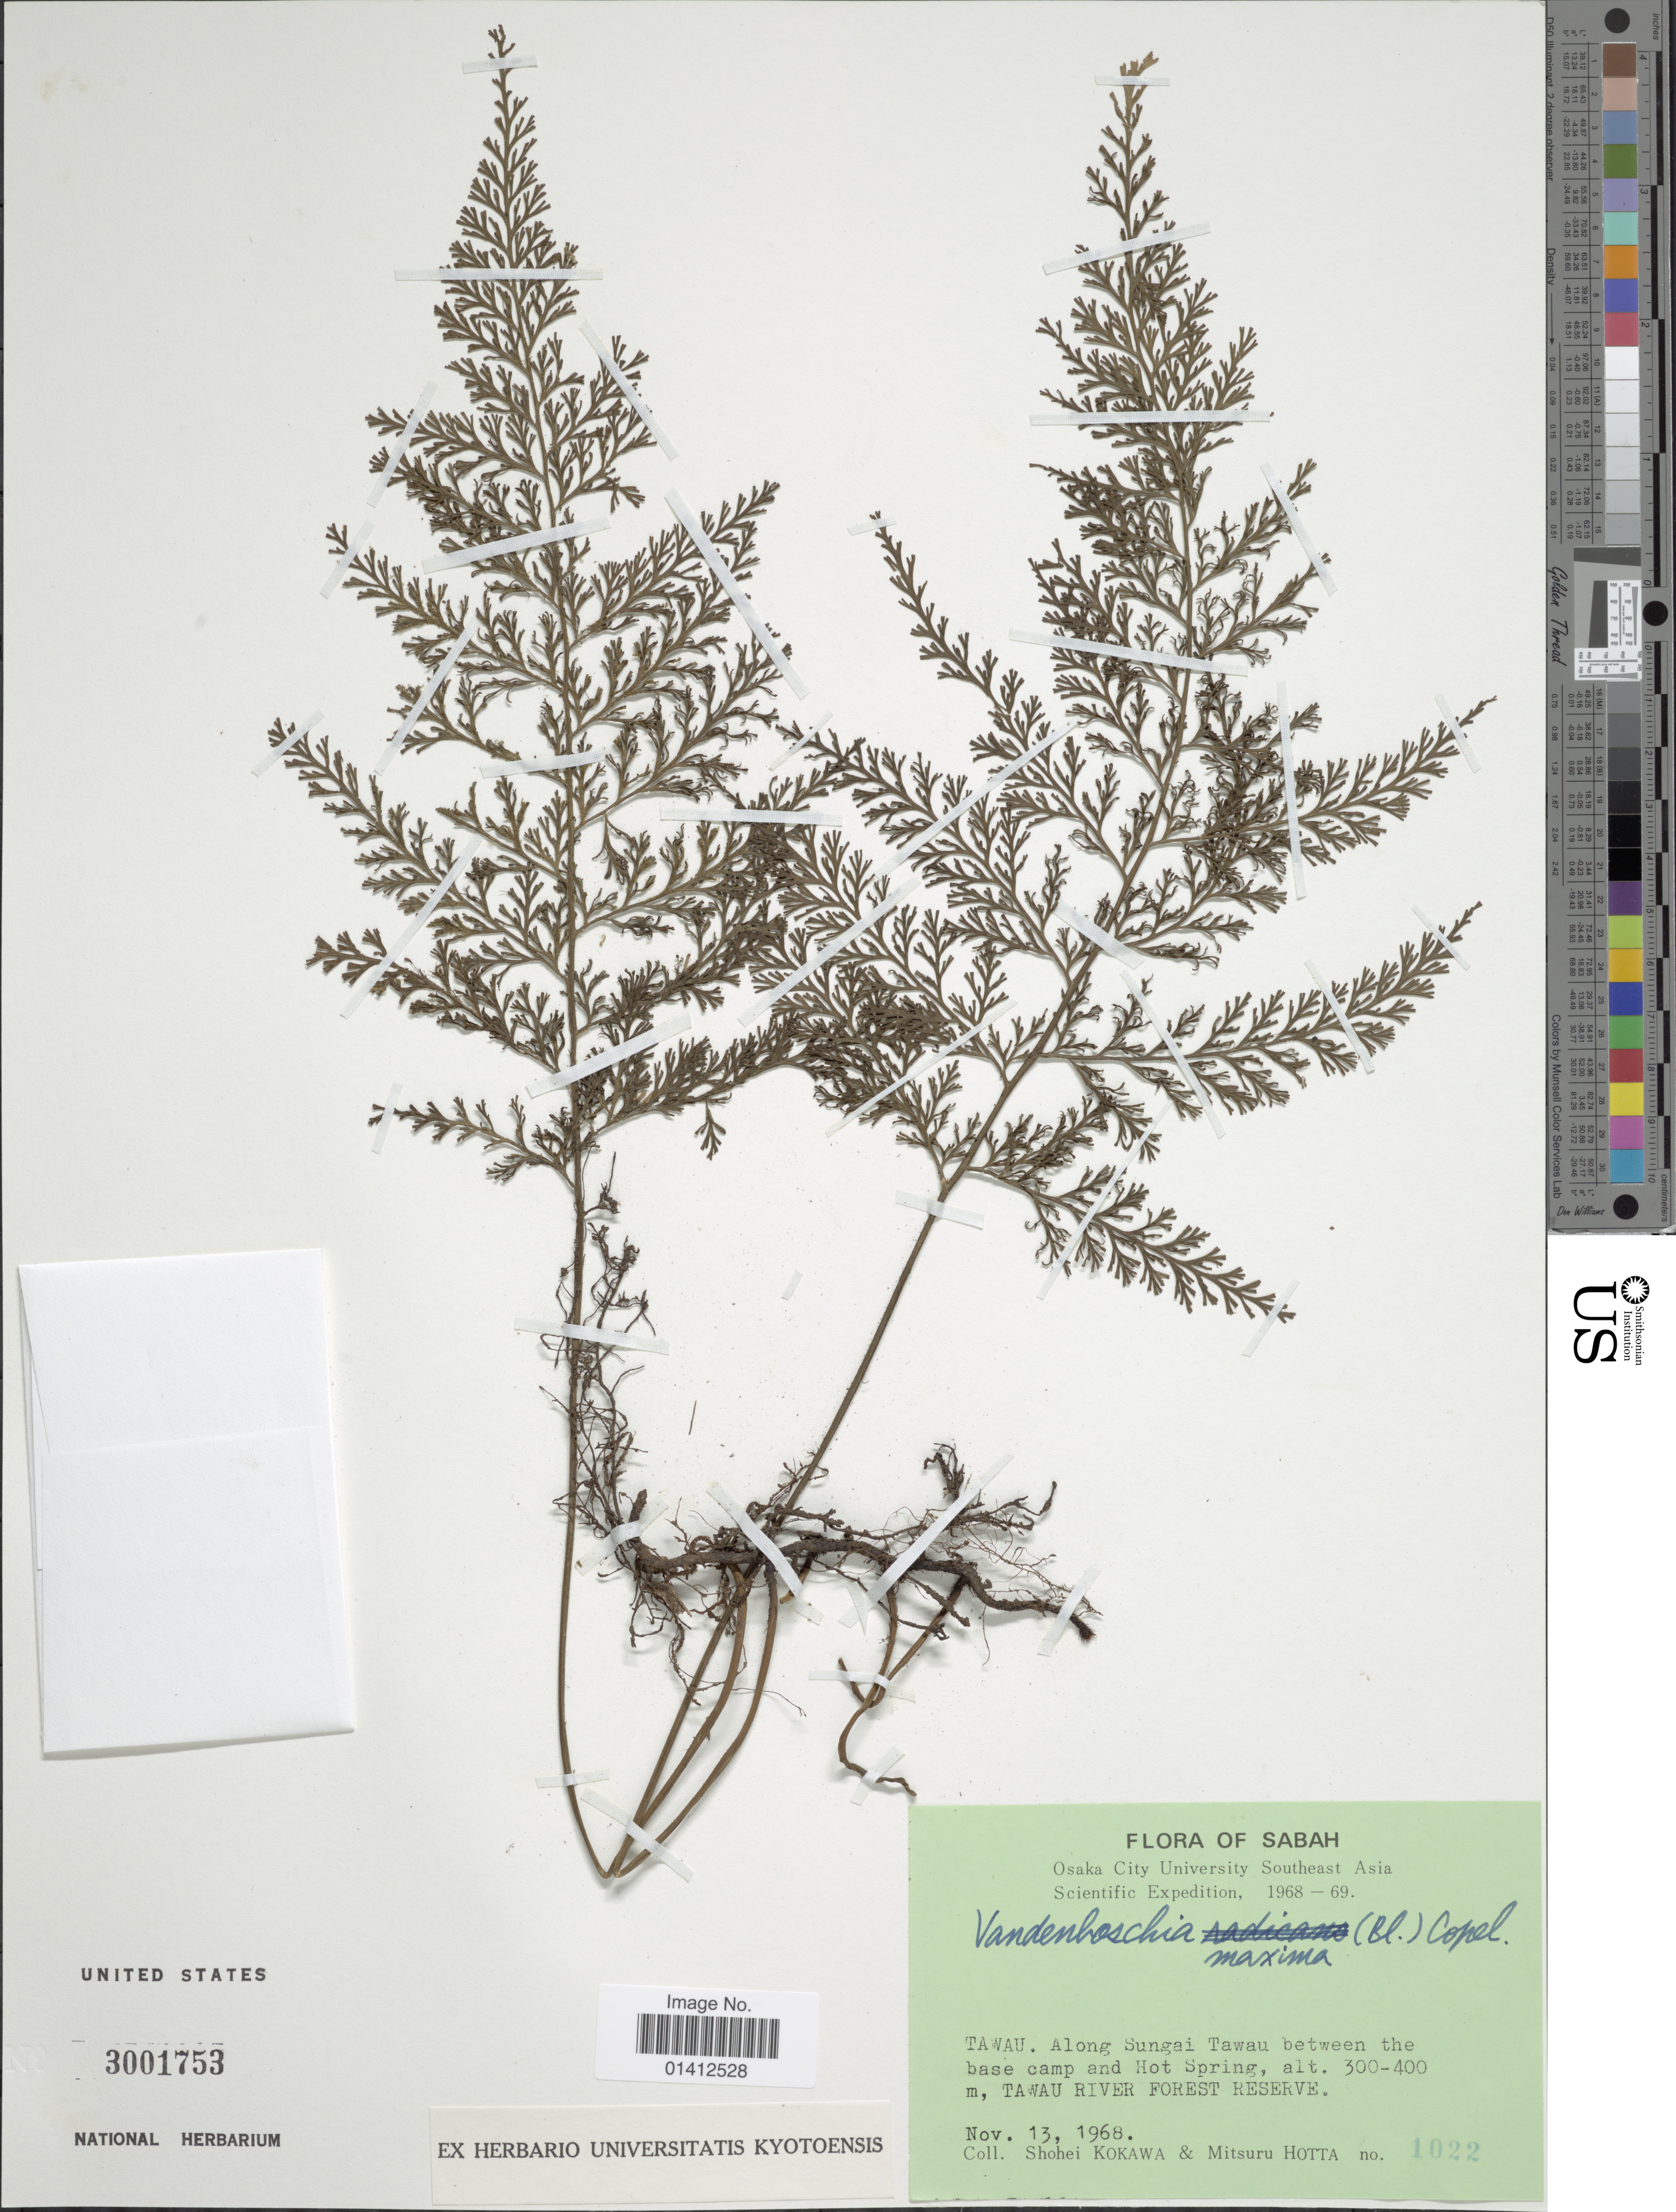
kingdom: Plantae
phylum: Tracheophyta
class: Polypodiopsida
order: Hymenophyllales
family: Hymenophyllaceae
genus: Vandenboschia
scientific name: Vandenboschia maxima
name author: (Blume) Copel.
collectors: S. Kokawa & M. Hotta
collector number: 1022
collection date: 1968-11-13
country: Malaysia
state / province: Sabah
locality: Tawau. Along Sungai Tawau between the base camp and Hot Spring, Tawau River Forest Reserve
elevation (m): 300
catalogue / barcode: US 3001753